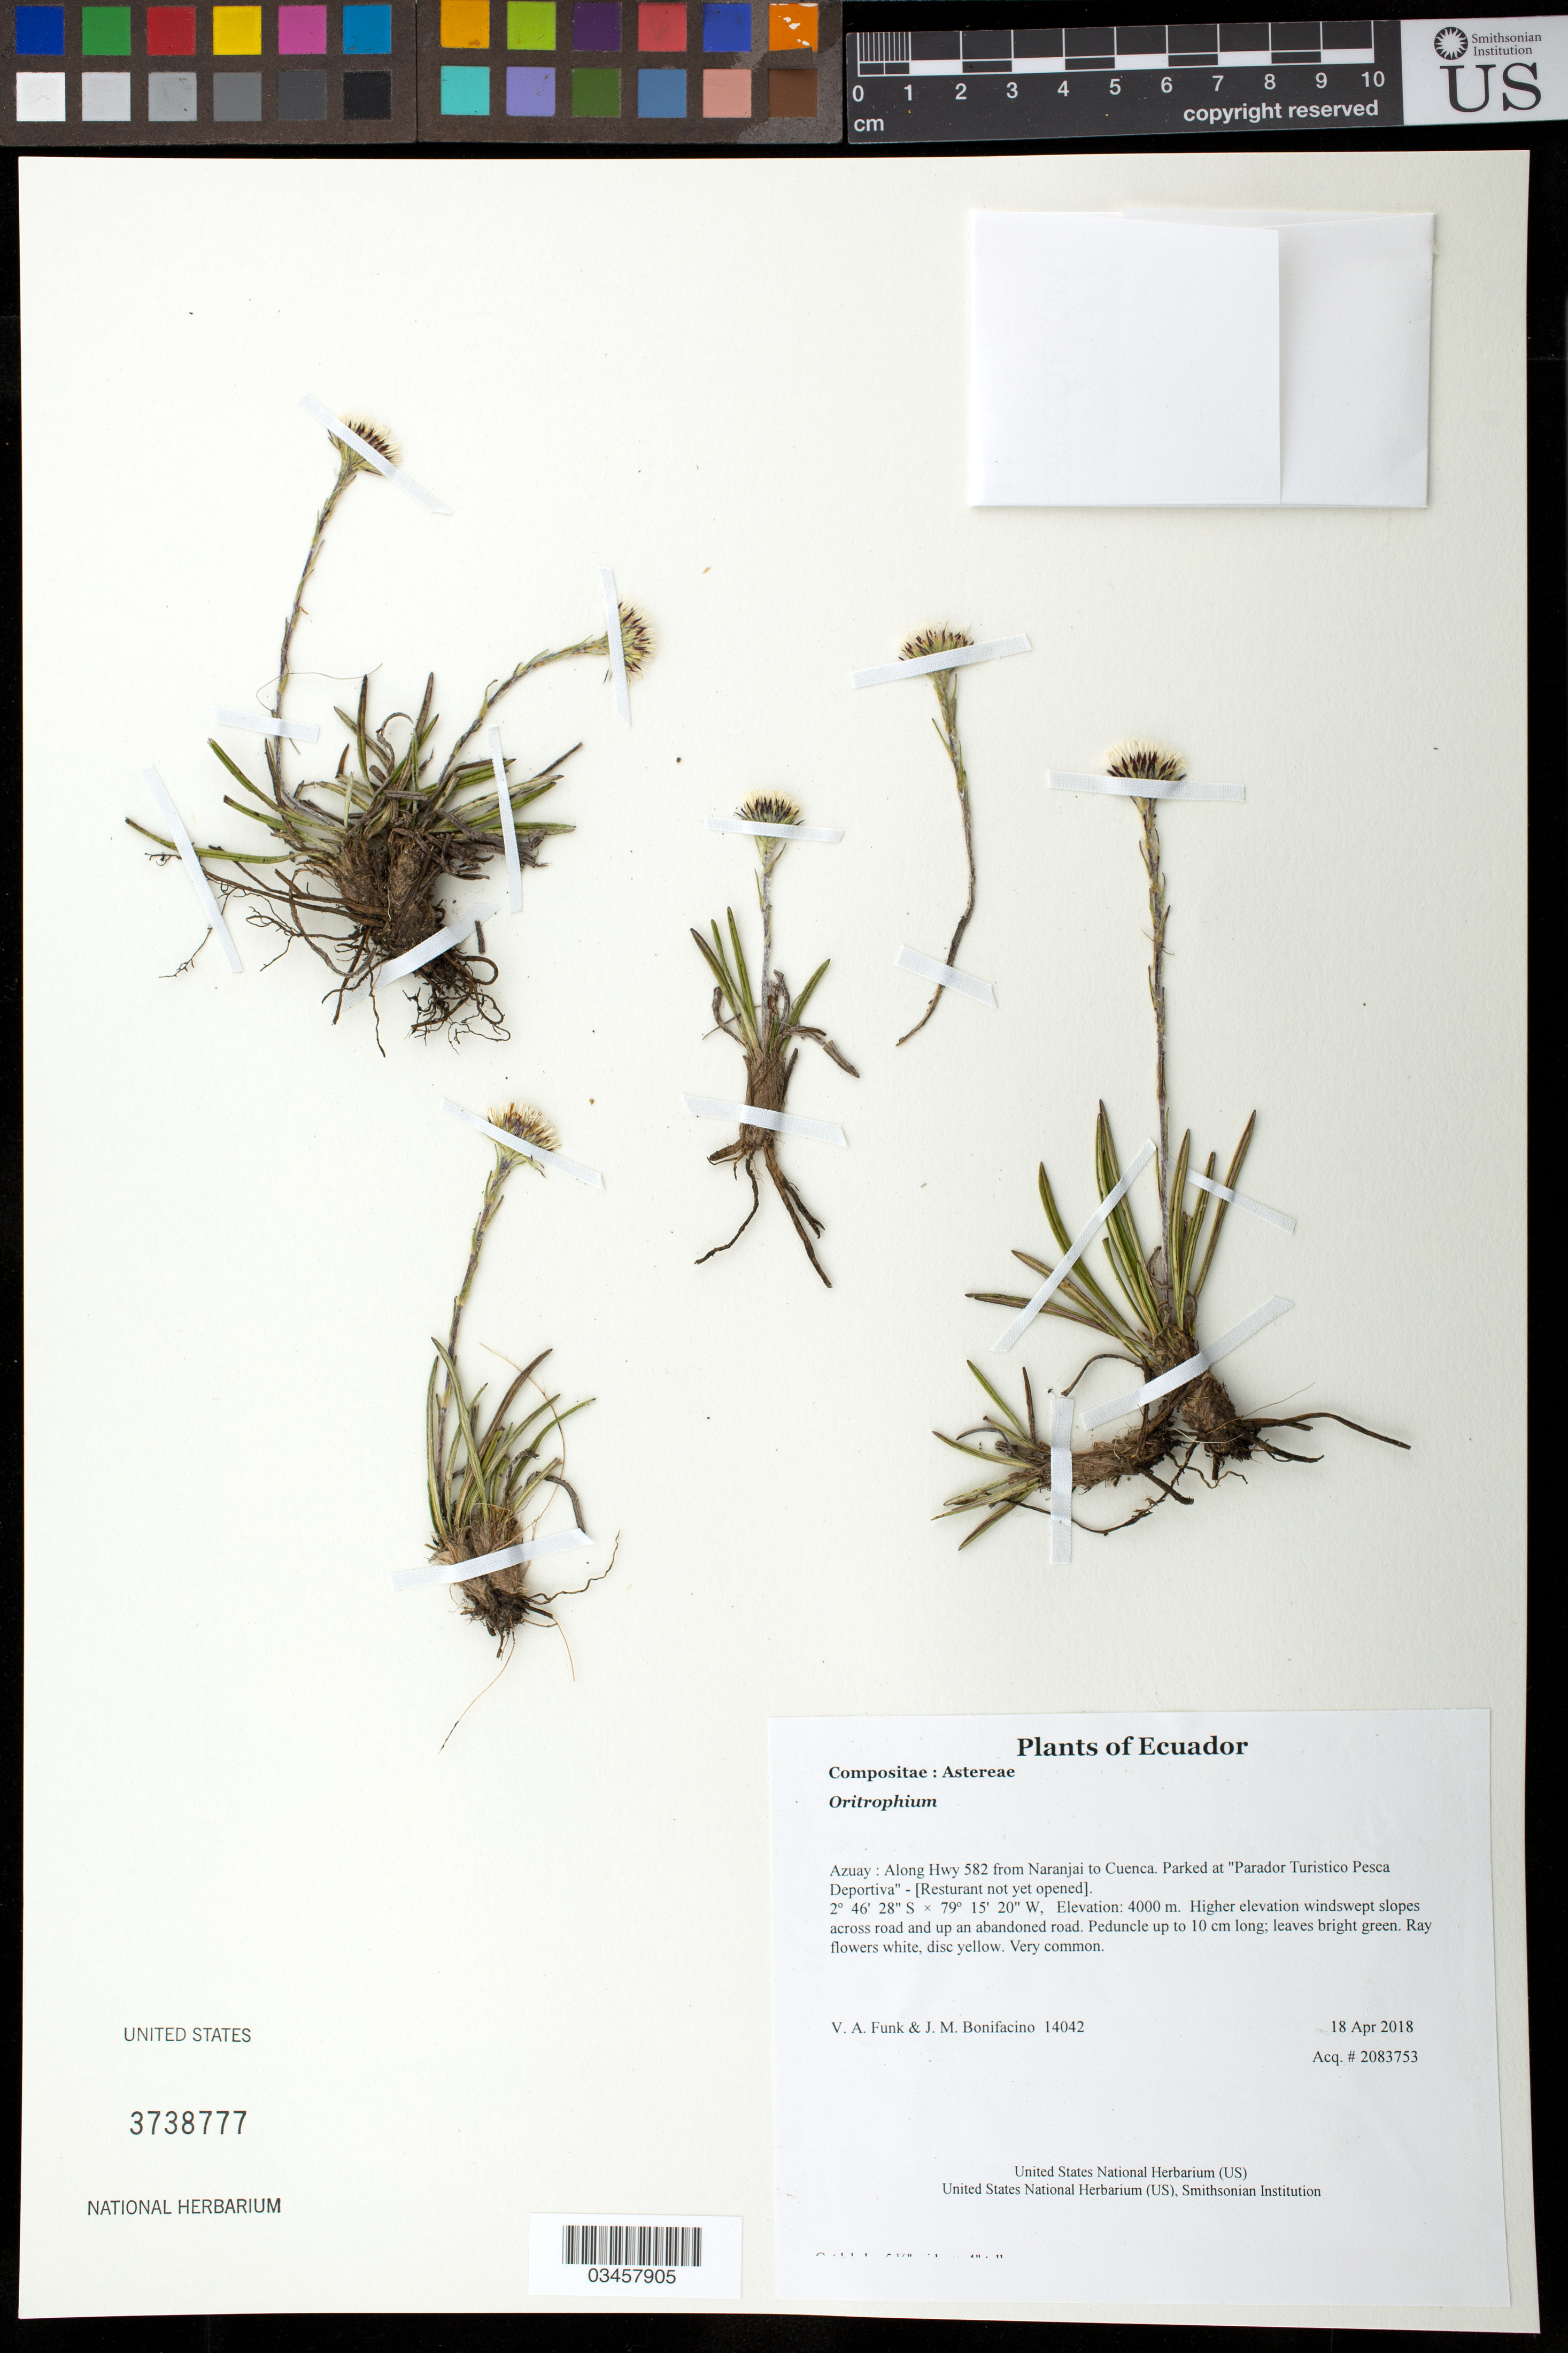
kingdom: Plantae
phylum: Tracheophyta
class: Magnoliopsida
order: Asterales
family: Asteraceae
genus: Oritrophium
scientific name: Oritrophium sp.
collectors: V. Funk & M. Bonifacino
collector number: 14042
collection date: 2018-04-18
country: Ecuador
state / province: Azuay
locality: Along Hwy 582 from Naranjai to Cuenca. Parked at "Parador Turistico Pesca Deportiva" - [Resturant not yet opened]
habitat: Higher elevation windswept slopes across road and up an abandoned road.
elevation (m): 4000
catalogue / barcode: US 3738777